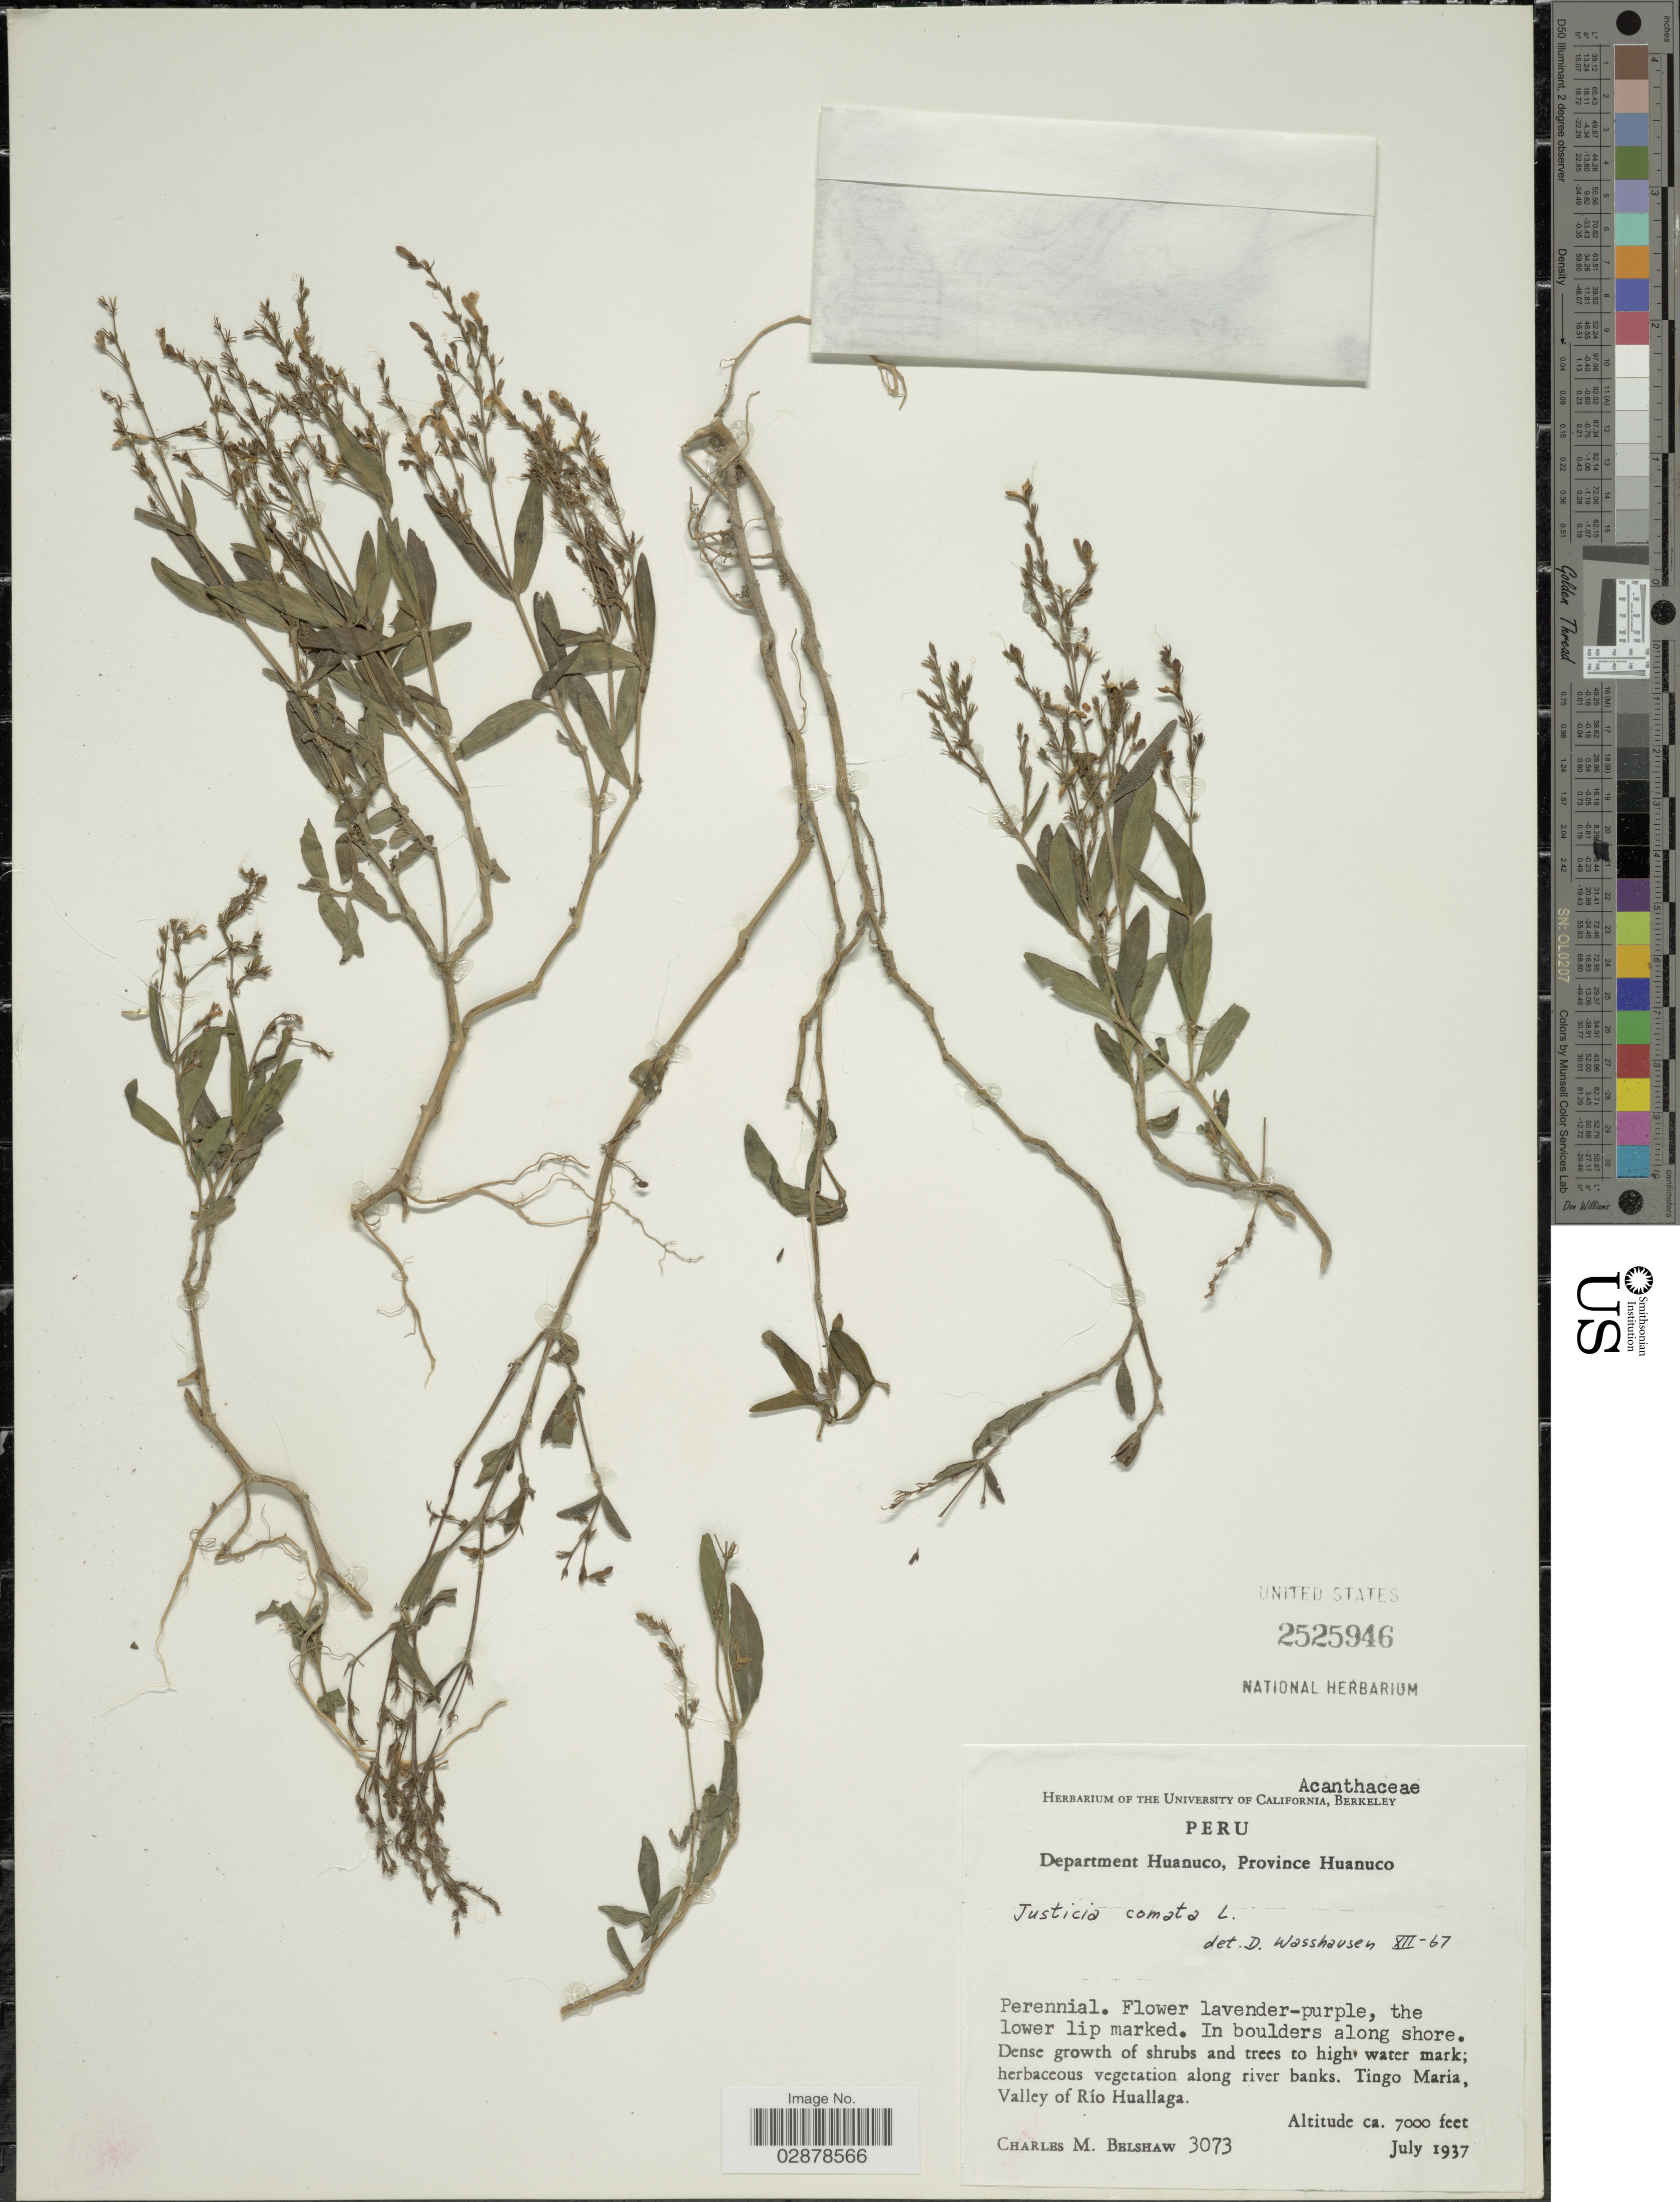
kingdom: Plantae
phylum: Tracheophyta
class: Magnoliopsida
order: Lamiales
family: Acanthaceae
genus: Justicia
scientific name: Justicia comata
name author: (L.) Lam.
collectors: C. Shaw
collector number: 3073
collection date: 1937-07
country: Peru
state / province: Huánuco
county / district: Huánuco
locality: Department Huanuco, Province Huanuco, Tingo Maria, Valley of Río Huallaga.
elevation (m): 2134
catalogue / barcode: US 2525946